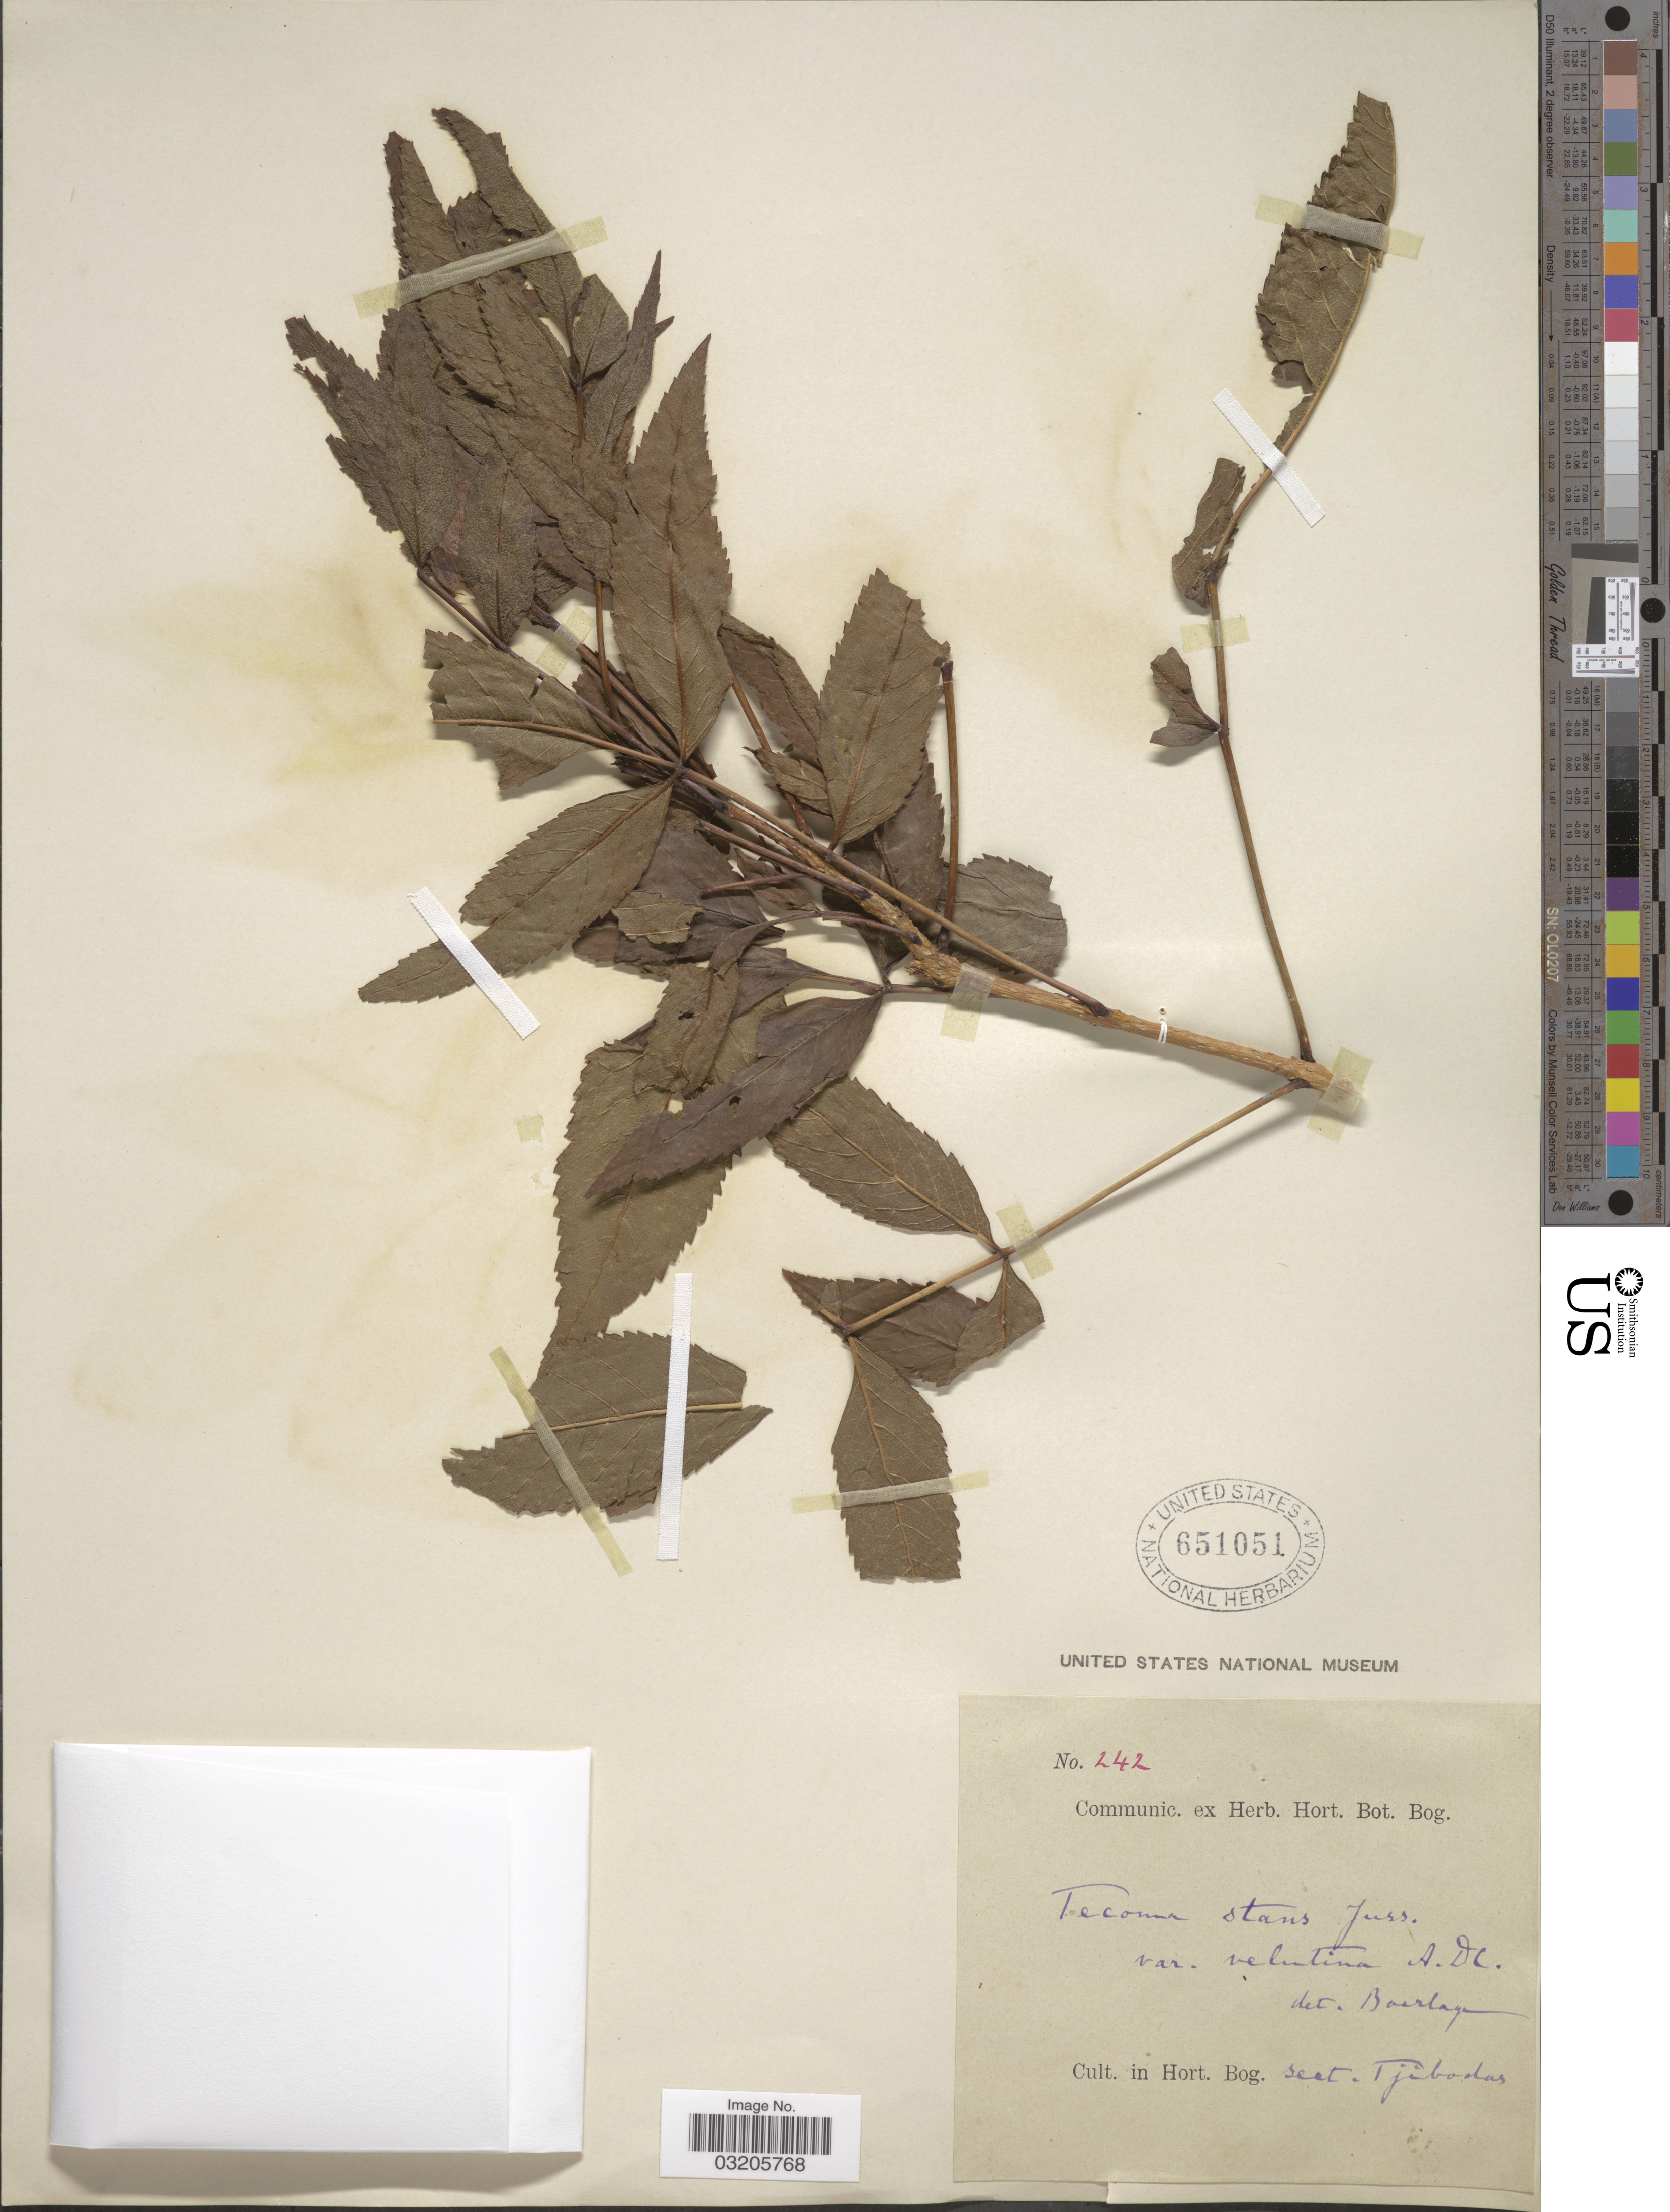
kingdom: Plantae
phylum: Tracheophyta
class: Magnoliopsida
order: Lamiales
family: Bignoniaceae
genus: Tecoma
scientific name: Tecoma stans var. velutina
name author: DC.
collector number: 242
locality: Cult. in Hort. Bog. sect. Tjibodas.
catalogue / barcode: US 651051